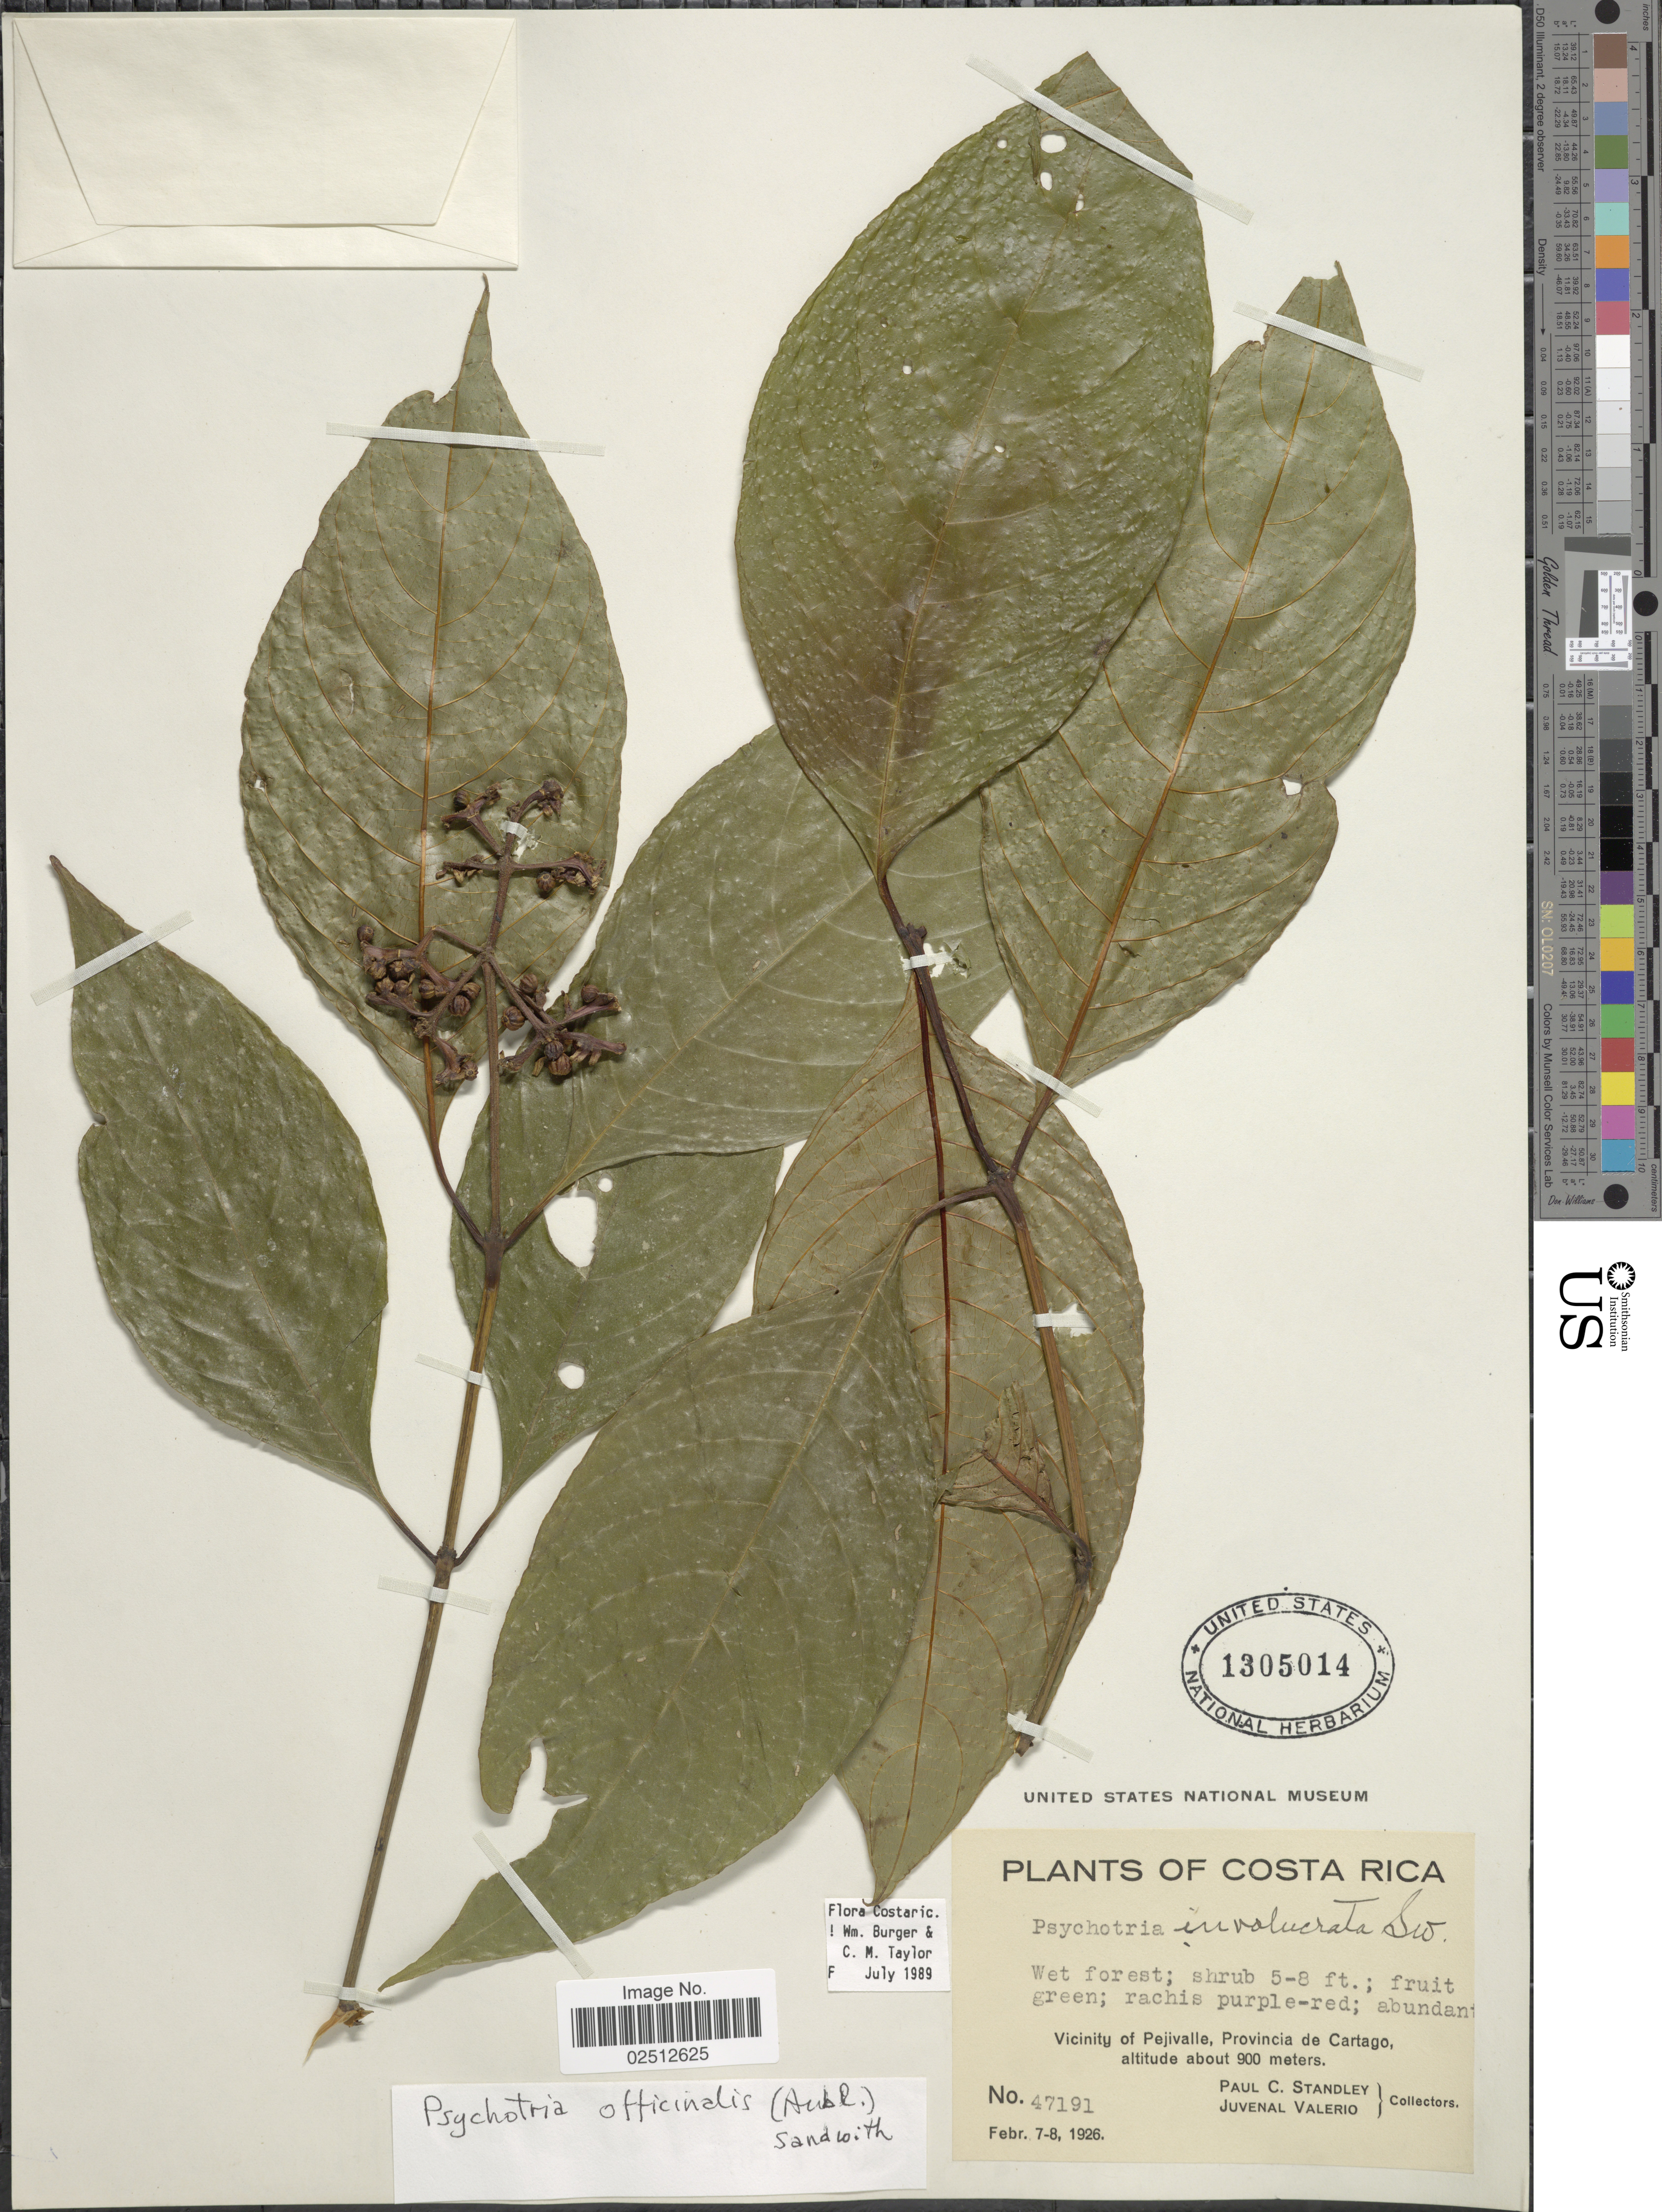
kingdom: Plantae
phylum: Tracheophyta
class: Magnoliopsida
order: Gentianales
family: Rubiaceae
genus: Psychotria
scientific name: Psychotria officinalis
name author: (Aubl.) Raeusch.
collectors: P. C. Standley & J. Valerio R.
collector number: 47191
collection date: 1926-02-07/1926-02-08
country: Costa Rica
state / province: Cartago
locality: Vicinity of Pejivalle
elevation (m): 900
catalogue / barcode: US 1305014